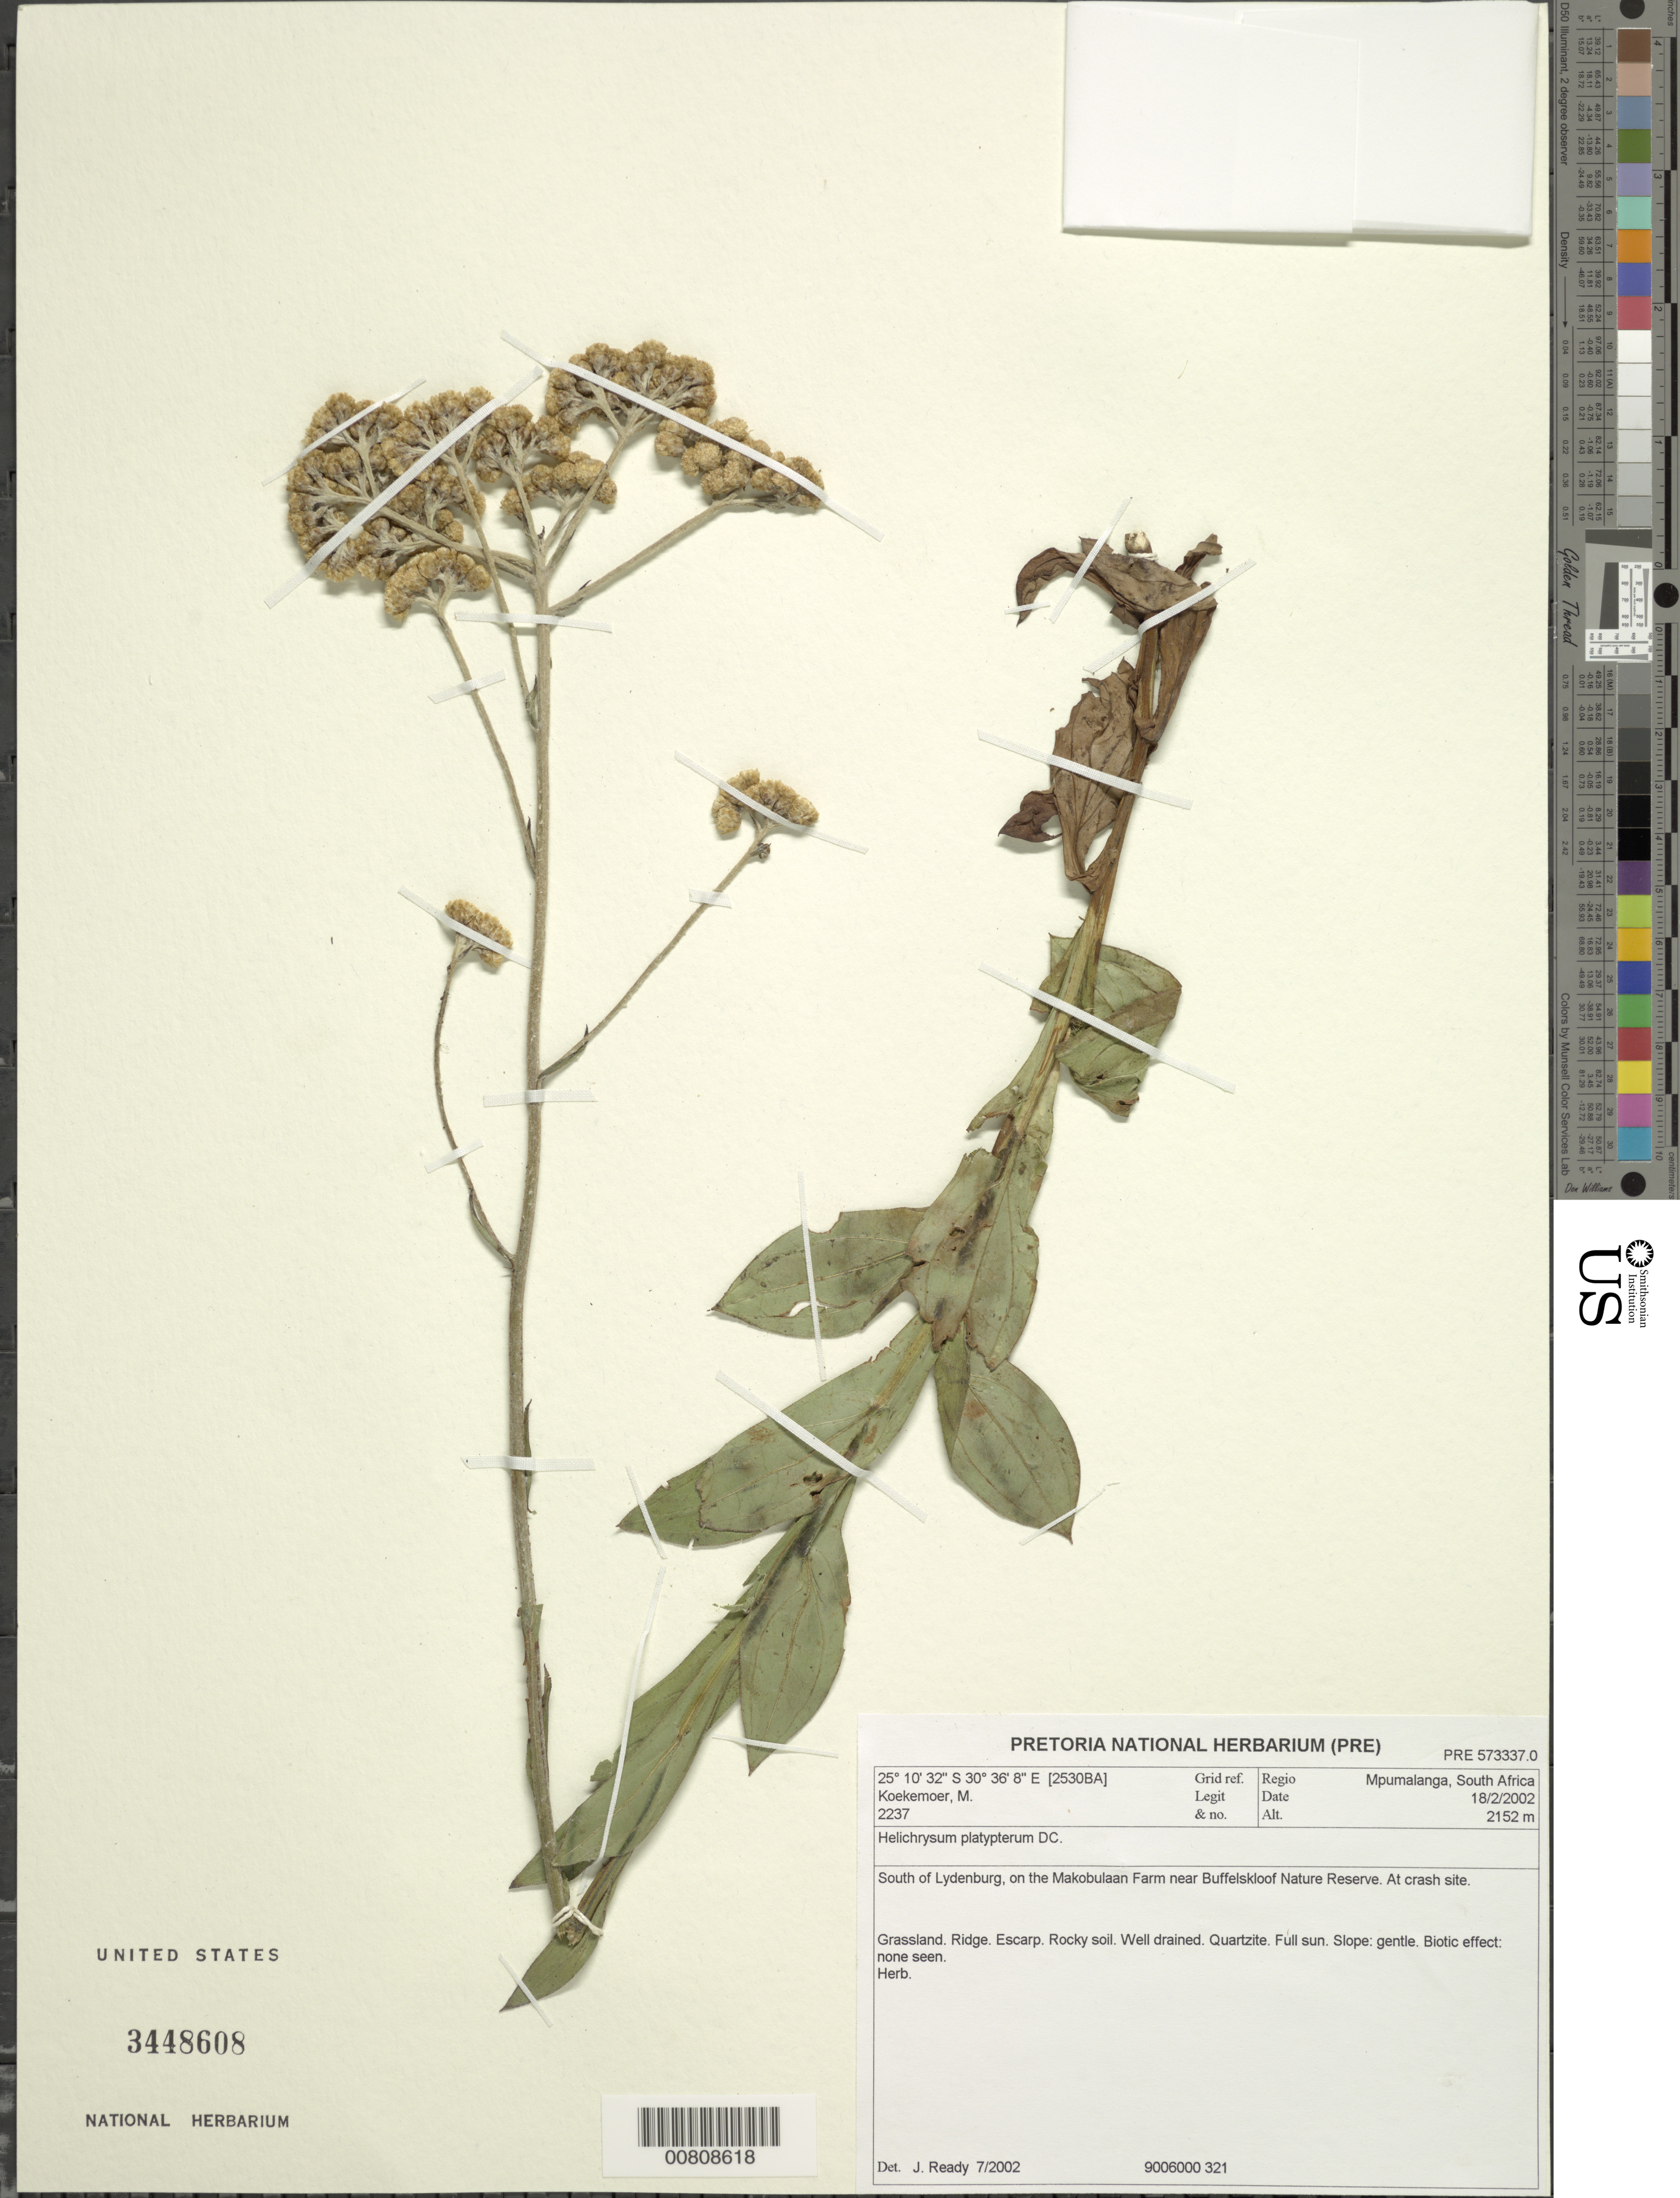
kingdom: Plantae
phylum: Tracheophyta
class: Magnoliopsida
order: Asterales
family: Asteraceae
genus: Helichrysum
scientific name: Helichrysum platypterum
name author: DC.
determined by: Ready, J.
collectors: M. Koekemoer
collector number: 2237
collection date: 2000-02-18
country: South Africa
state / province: Mpumalanga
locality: S of Lydenburg, on Makobulaan Farm near Buffelskloof Nature Reserve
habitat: Grassland, ridge, escarp., rocky soil, well-drained, quartzite, full sun, gentle slope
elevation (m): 2152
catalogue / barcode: US 3448608